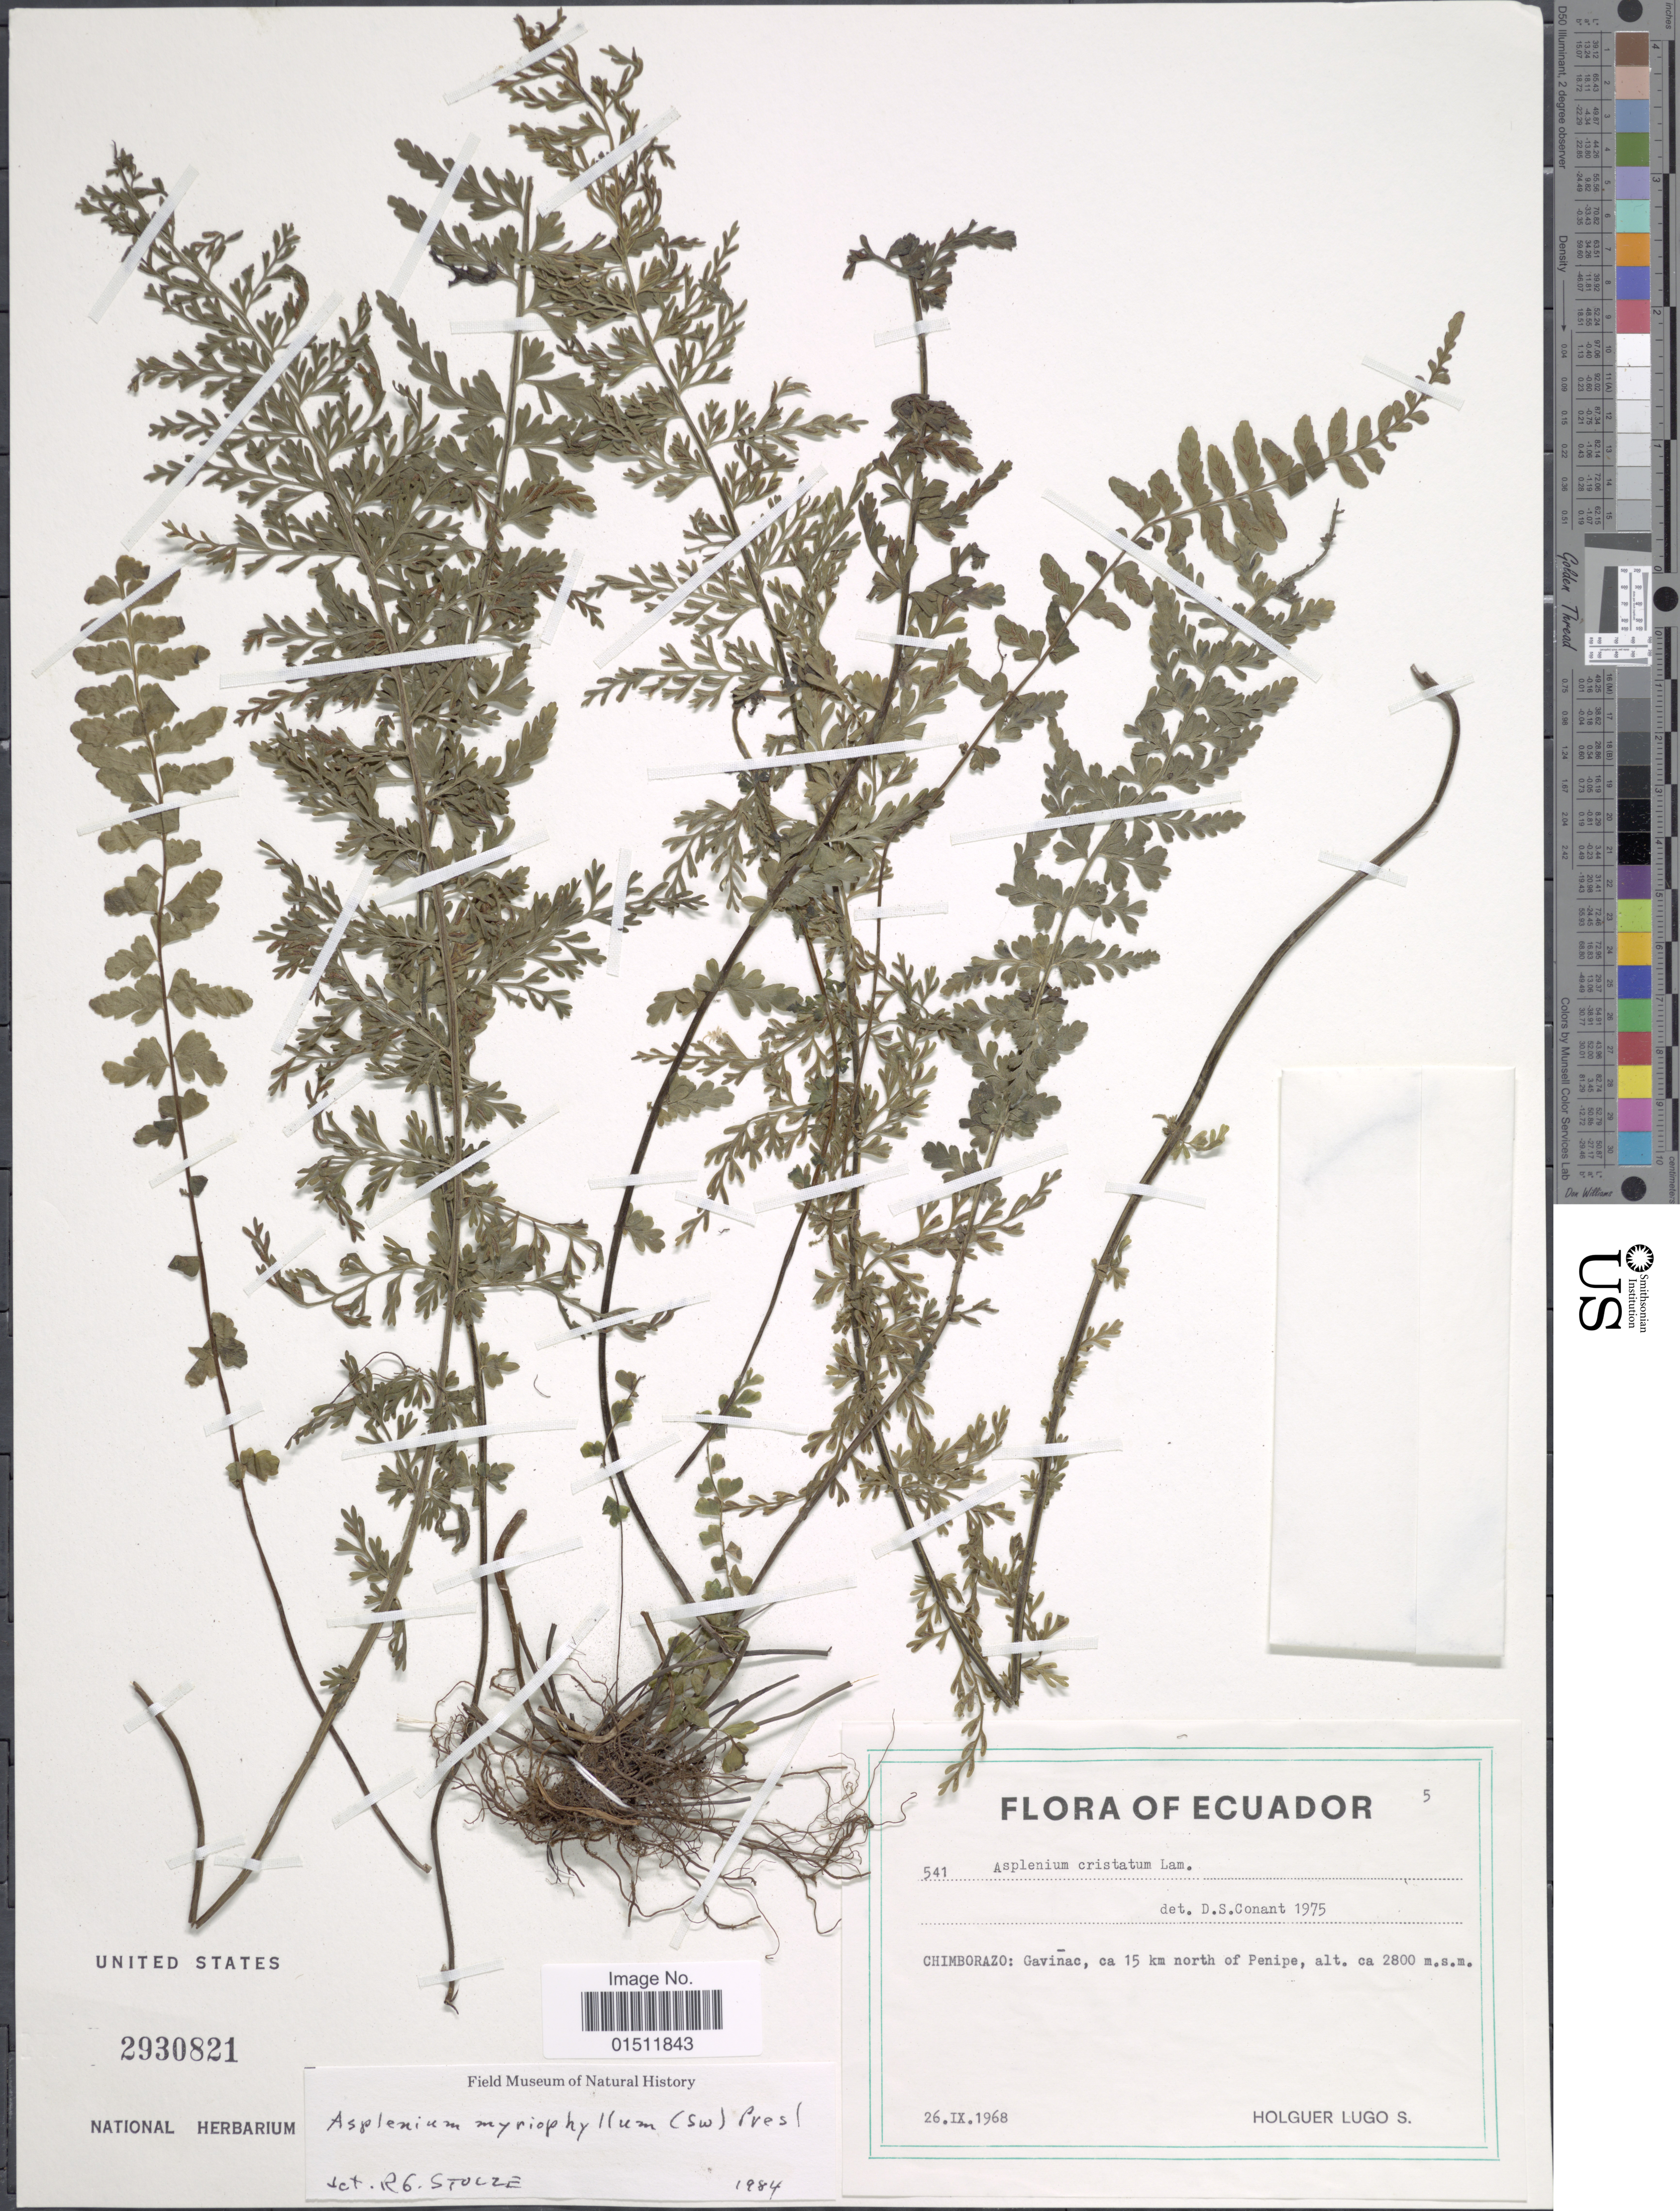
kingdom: Plantae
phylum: Tracheophyta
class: Polypodiopsida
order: Polypodiales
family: Aspleniaceae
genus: Asplenium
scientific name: Asplenium myriophyllum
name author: (Sw.) C. Presl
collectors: H. Lugo S.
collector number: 541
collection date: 1968-09-26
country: Ecuador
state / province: Chimborazo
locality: Gavinac, ca 15 km north of Penipe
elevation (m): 2800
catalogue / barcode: US 2930821